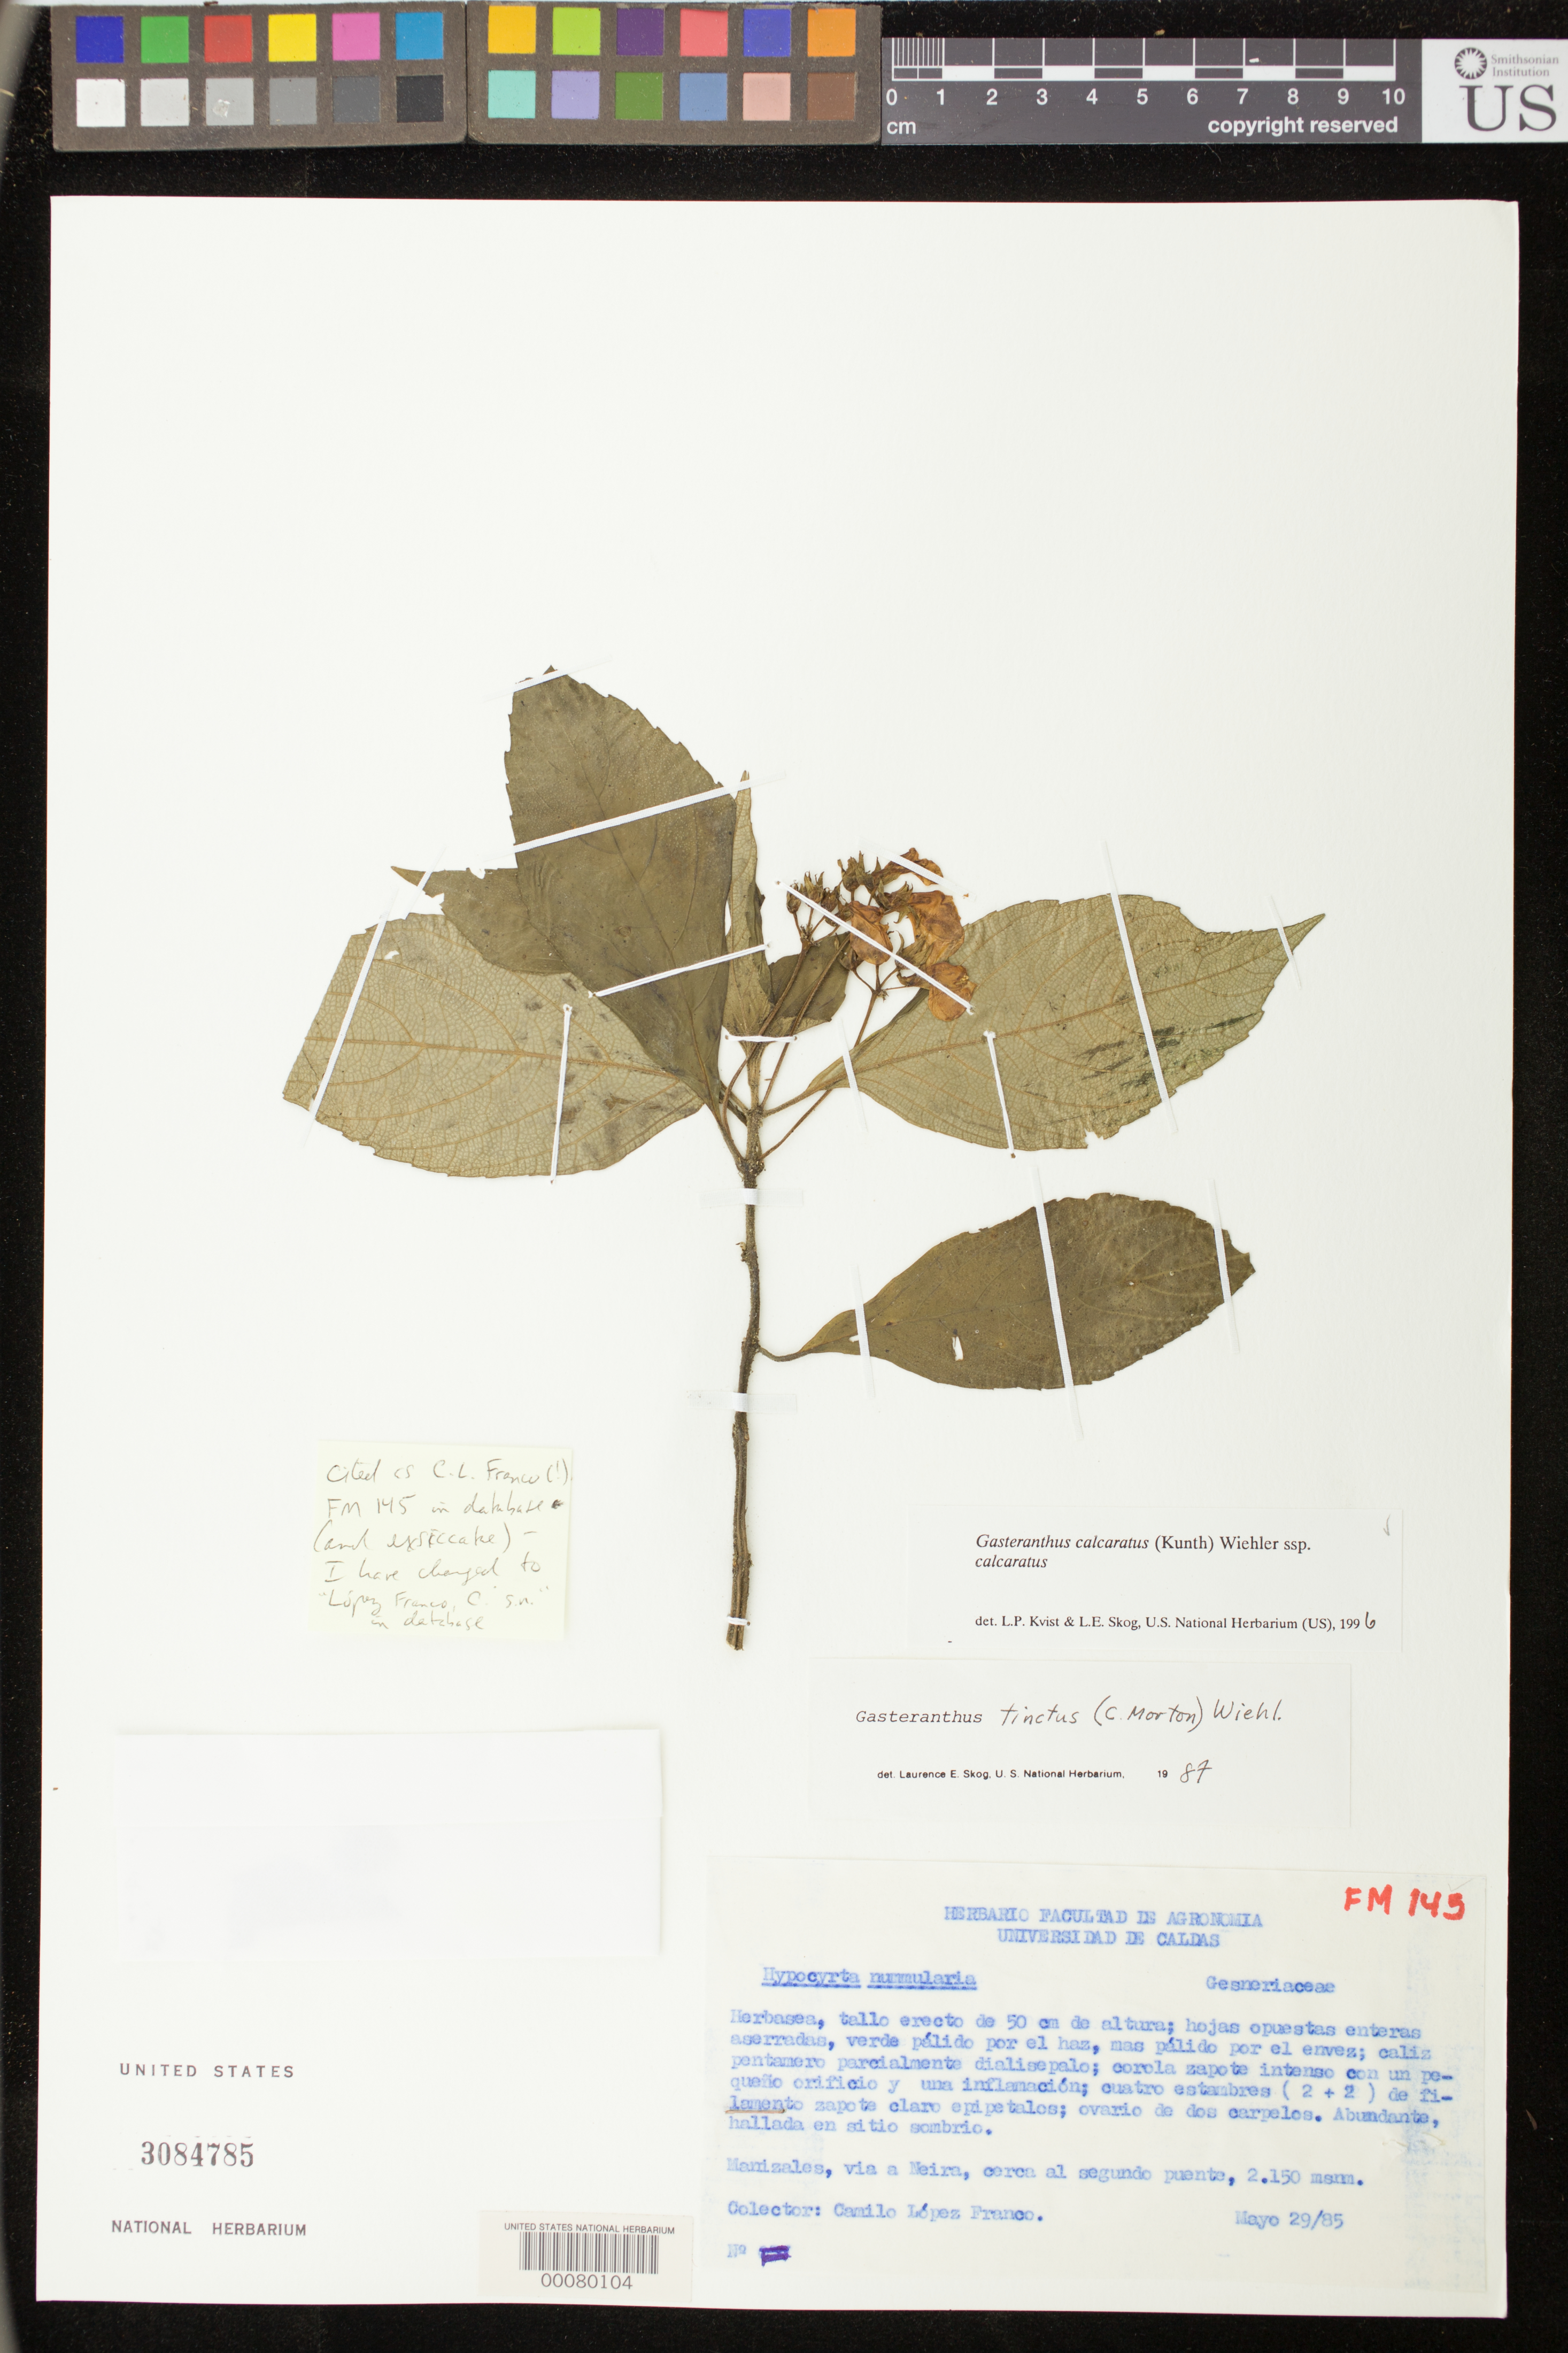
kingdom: Plantae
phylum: Tracheophyta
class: Magnoliopsida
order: Lamiales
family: Gesneriaceae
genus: Gasteranthus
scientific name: Gasteranthus calcaratus subsp. calcaratus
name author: (Kunth) Wiehler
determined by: Skog, Laurence E.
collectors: C. López Franco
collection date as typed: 29 May 1985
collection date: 1985-05-29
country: Colombia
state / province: Caldas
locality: Manizales, via a Neira, cerca al segundo puente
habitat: Hallada en sitio sombrio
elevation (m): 2150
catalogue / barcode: US 3084785